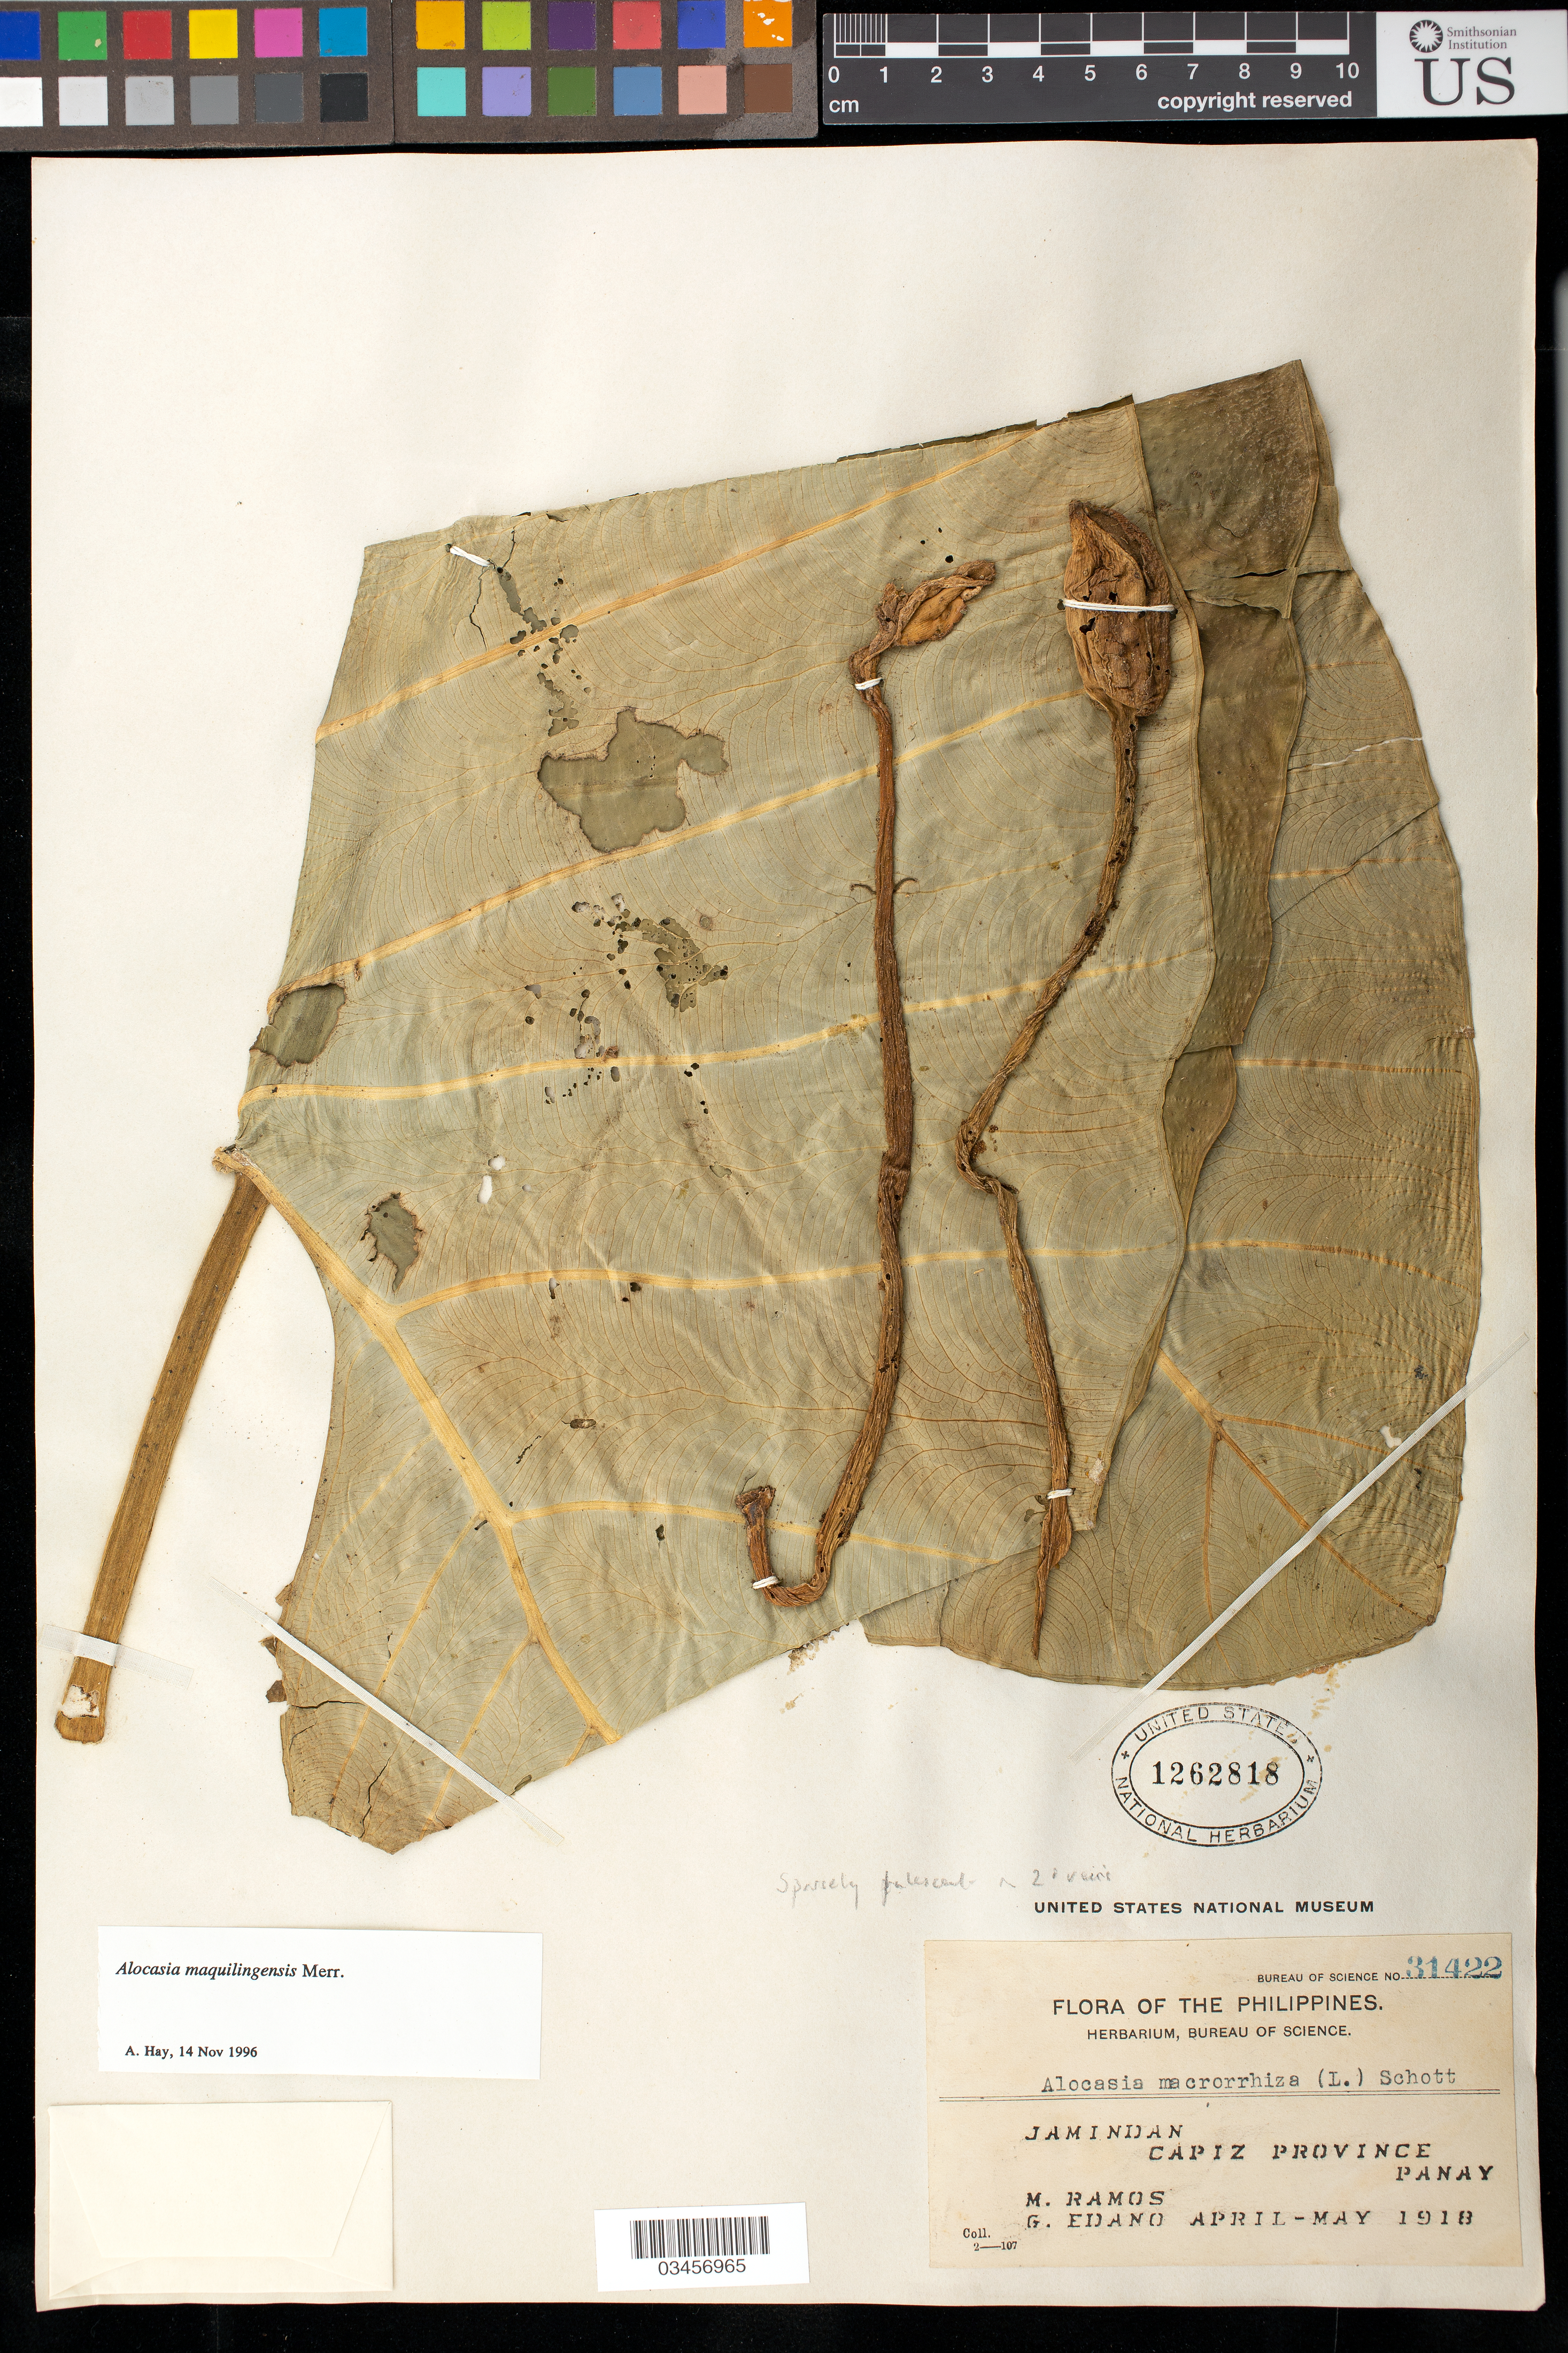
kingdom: Plantae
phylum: Tracheophyta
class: Liliopsida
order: Alismatales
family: Araceae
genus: Alocasia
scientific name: Alocasia maquilingensis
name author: (L.) Merr.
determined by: Hay, A.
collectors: M. Ramos & G. E. Edaño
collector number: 31422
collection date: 1918-04/1918-05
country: Philippines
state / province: Western Visayas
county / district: Capiz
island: Panay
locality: Jamindan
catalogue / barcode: US 1262818